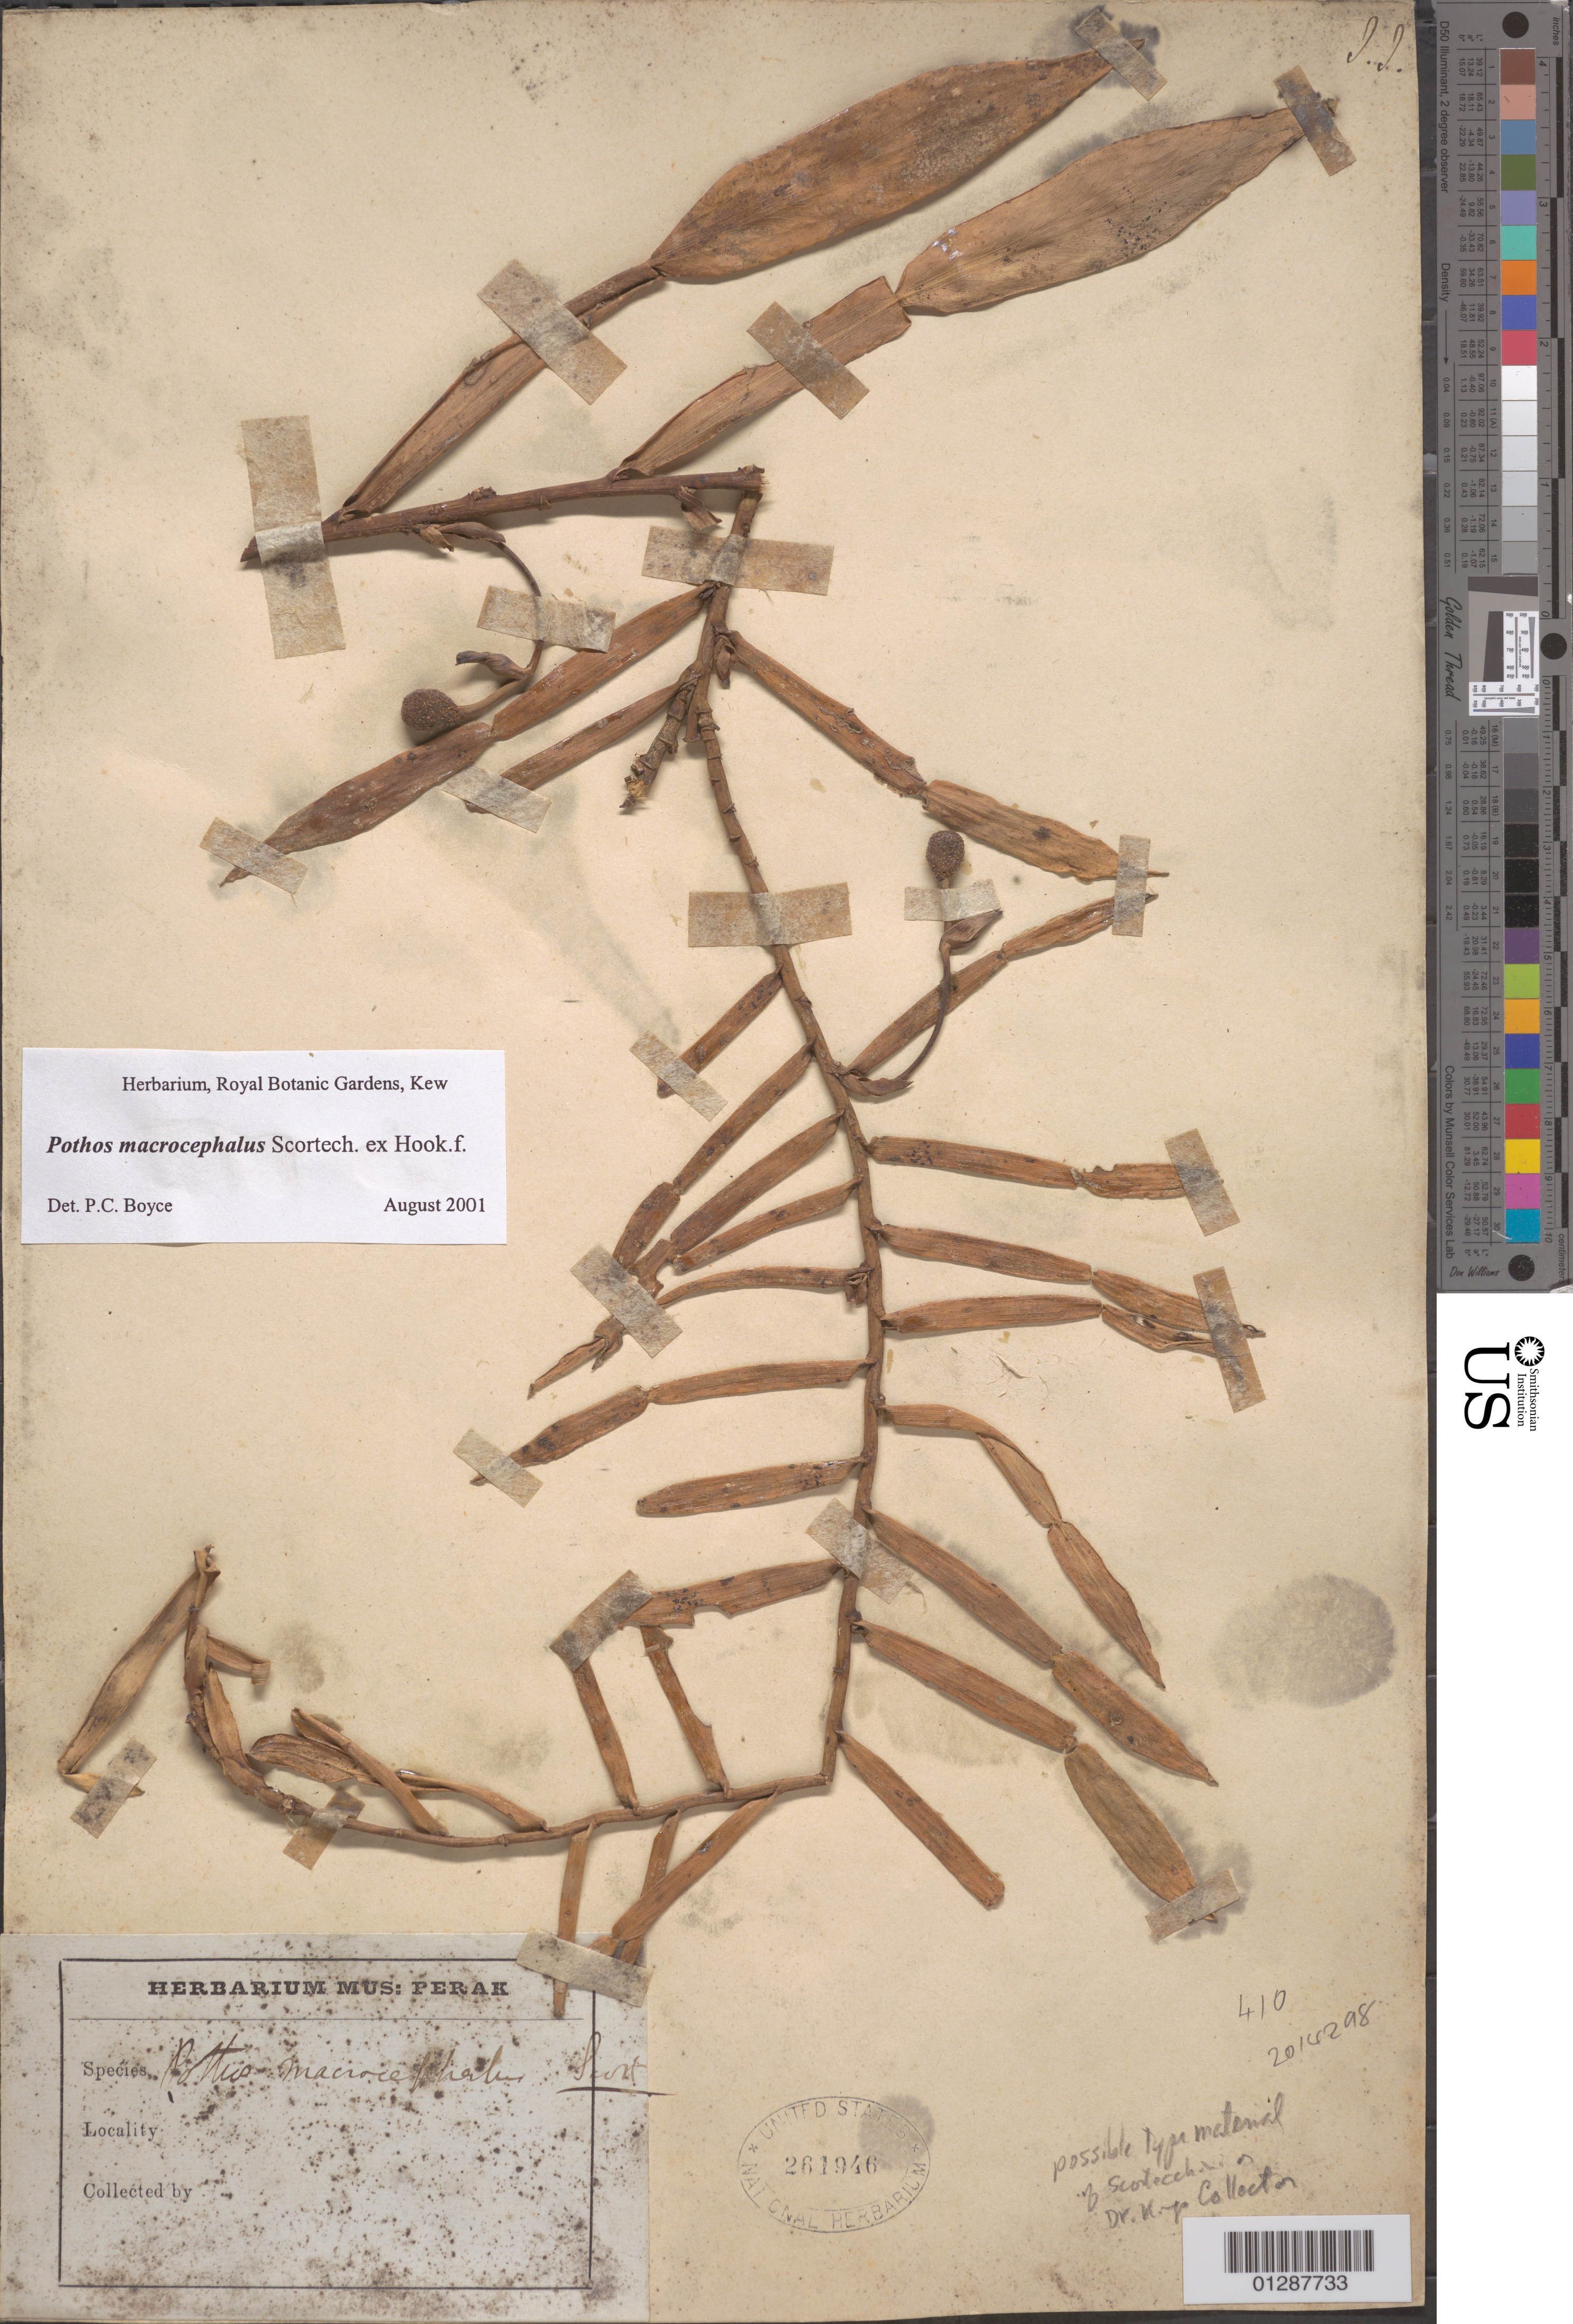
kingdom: Plantae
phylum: Tracheophyta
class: Liliopsida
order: Alismatales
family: Araceae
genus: Pothos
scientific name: Pothos macrocephalus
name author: Scort. ex Hook. f.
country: Malaysia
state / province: Perak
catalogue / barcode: US 261946